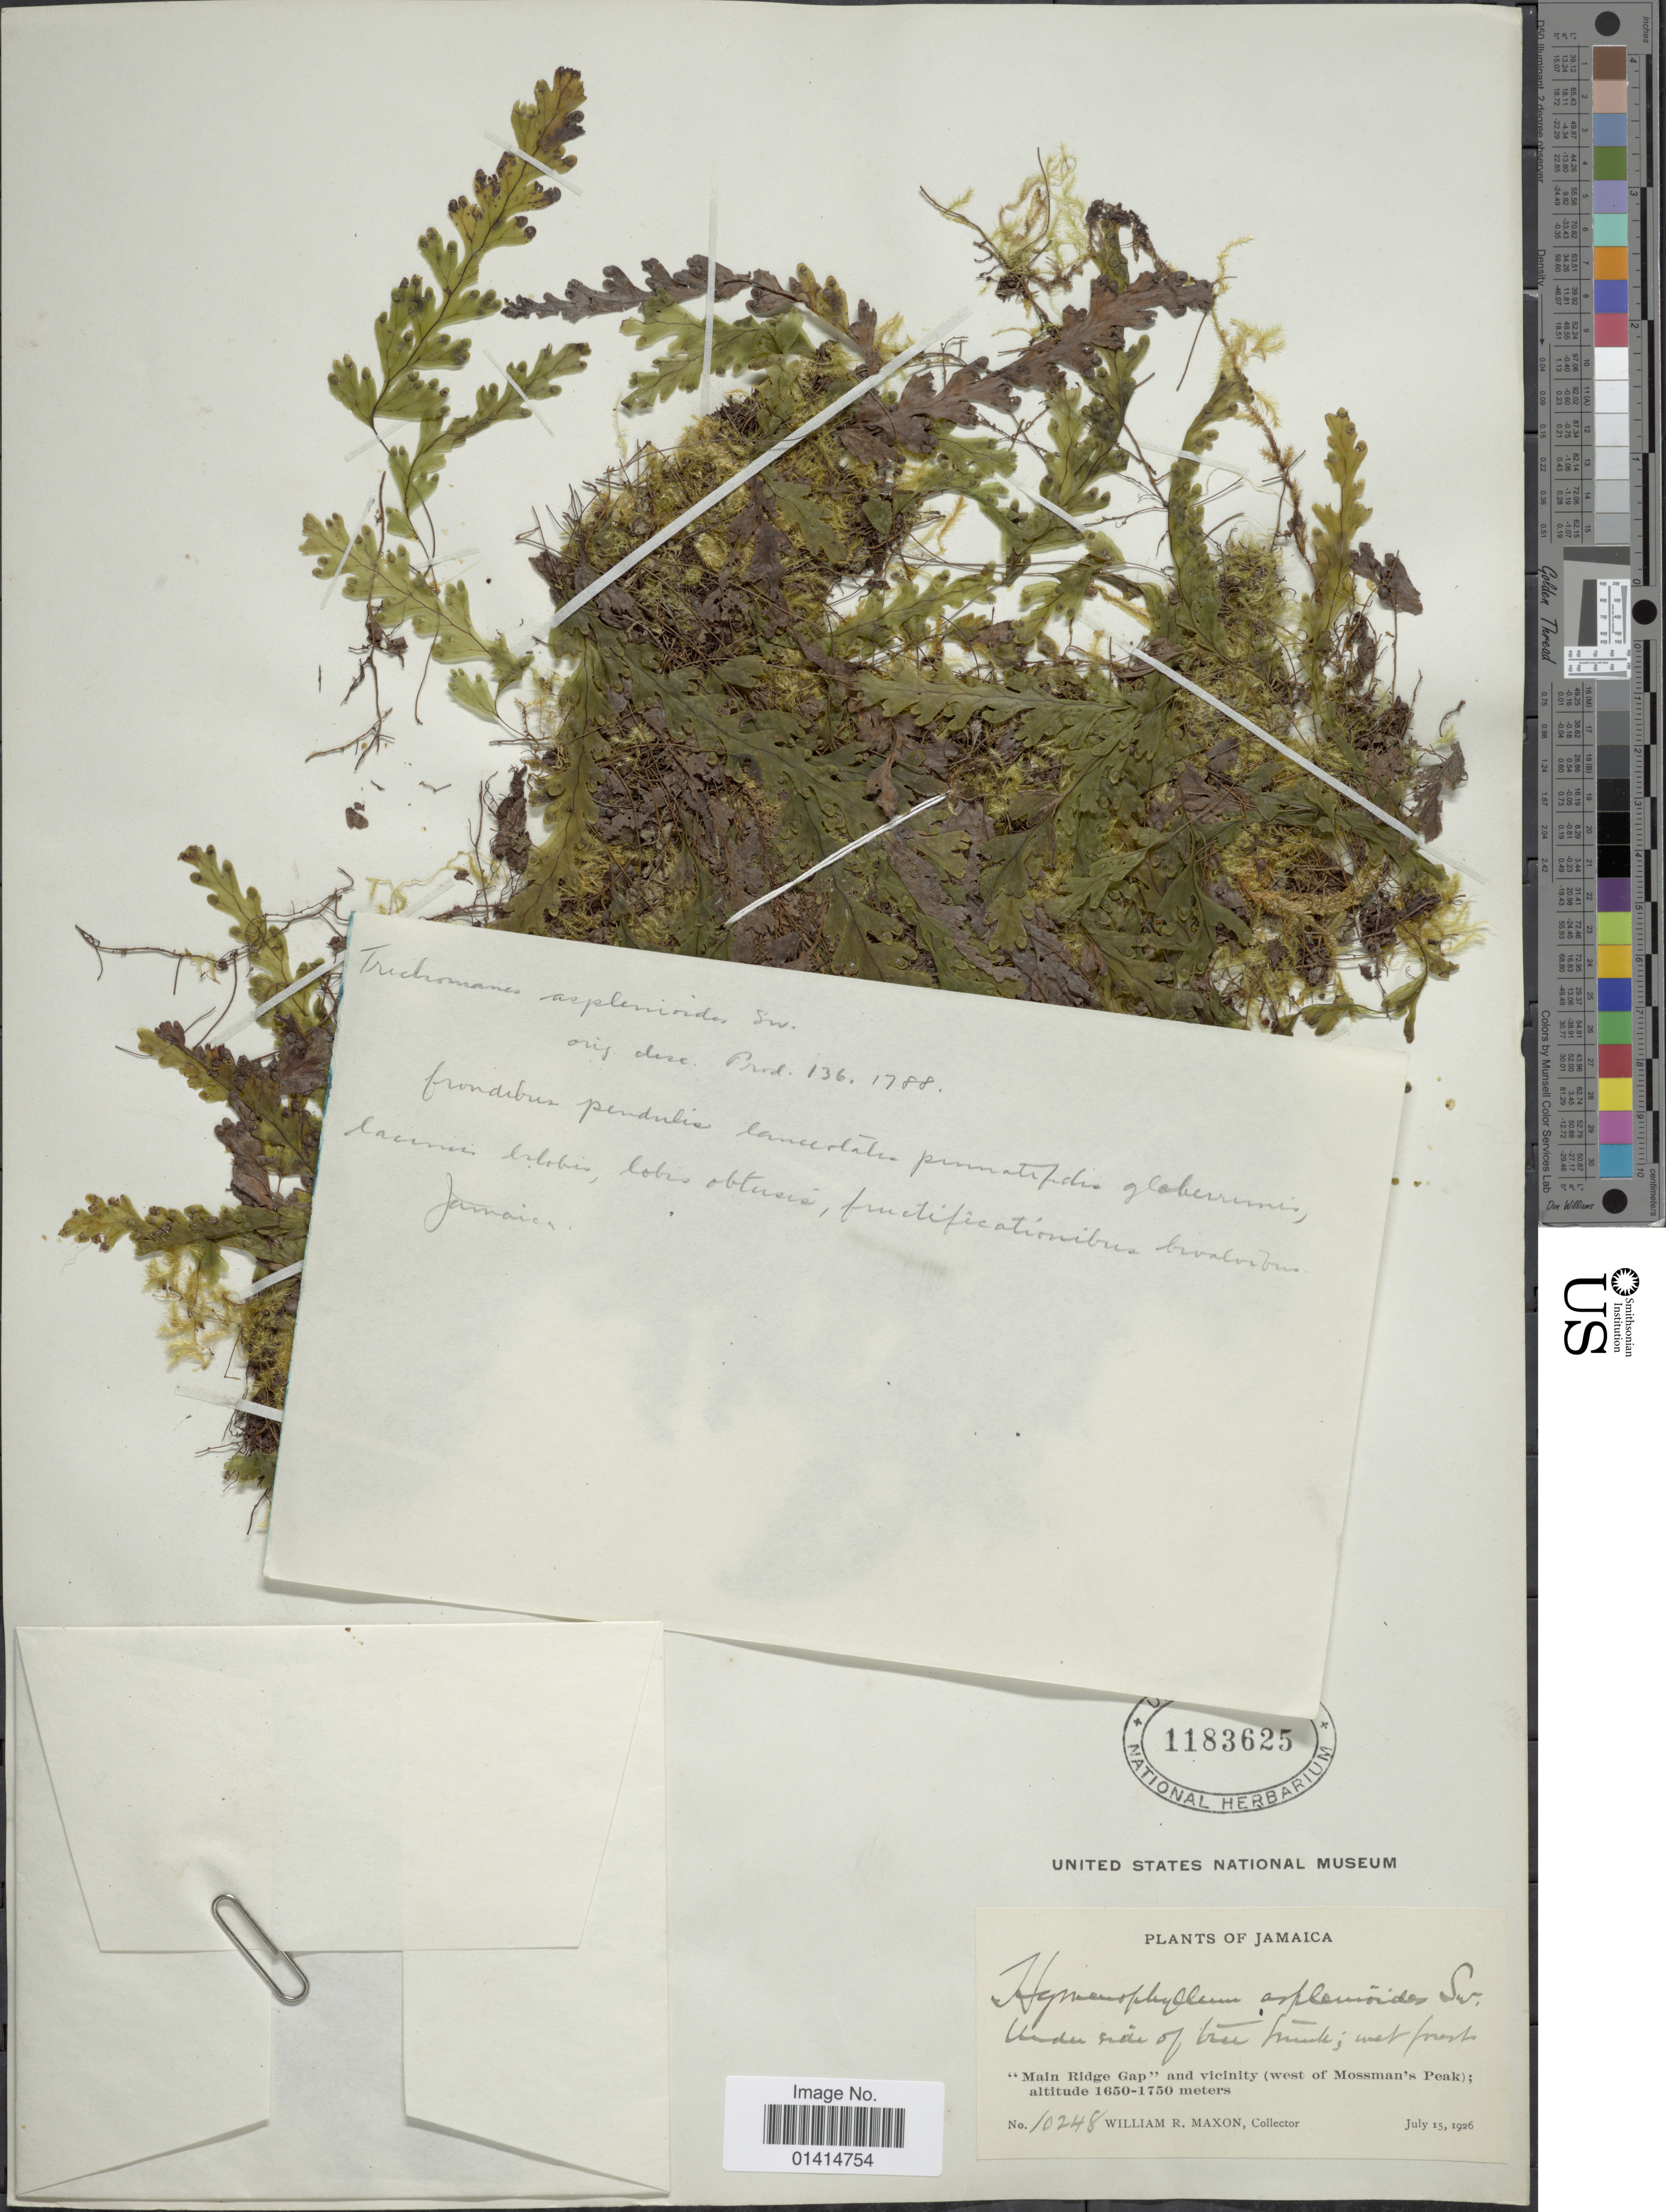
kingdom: Plantae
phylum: Tracheophyta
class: Polypodiopsida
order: Hymenophyllales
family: Hymenophyllaceae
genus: Hymenophyllum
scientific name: Hymenophyllum asplenioides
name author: (Sw.) Sw.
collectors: W. R. Maxon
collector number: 10248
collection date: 1926-07-15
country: Jamaica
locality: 'Mai Ridge Gap' and vicinity (west of Mossman's Peak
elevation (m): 1650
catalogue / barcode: US 1183625